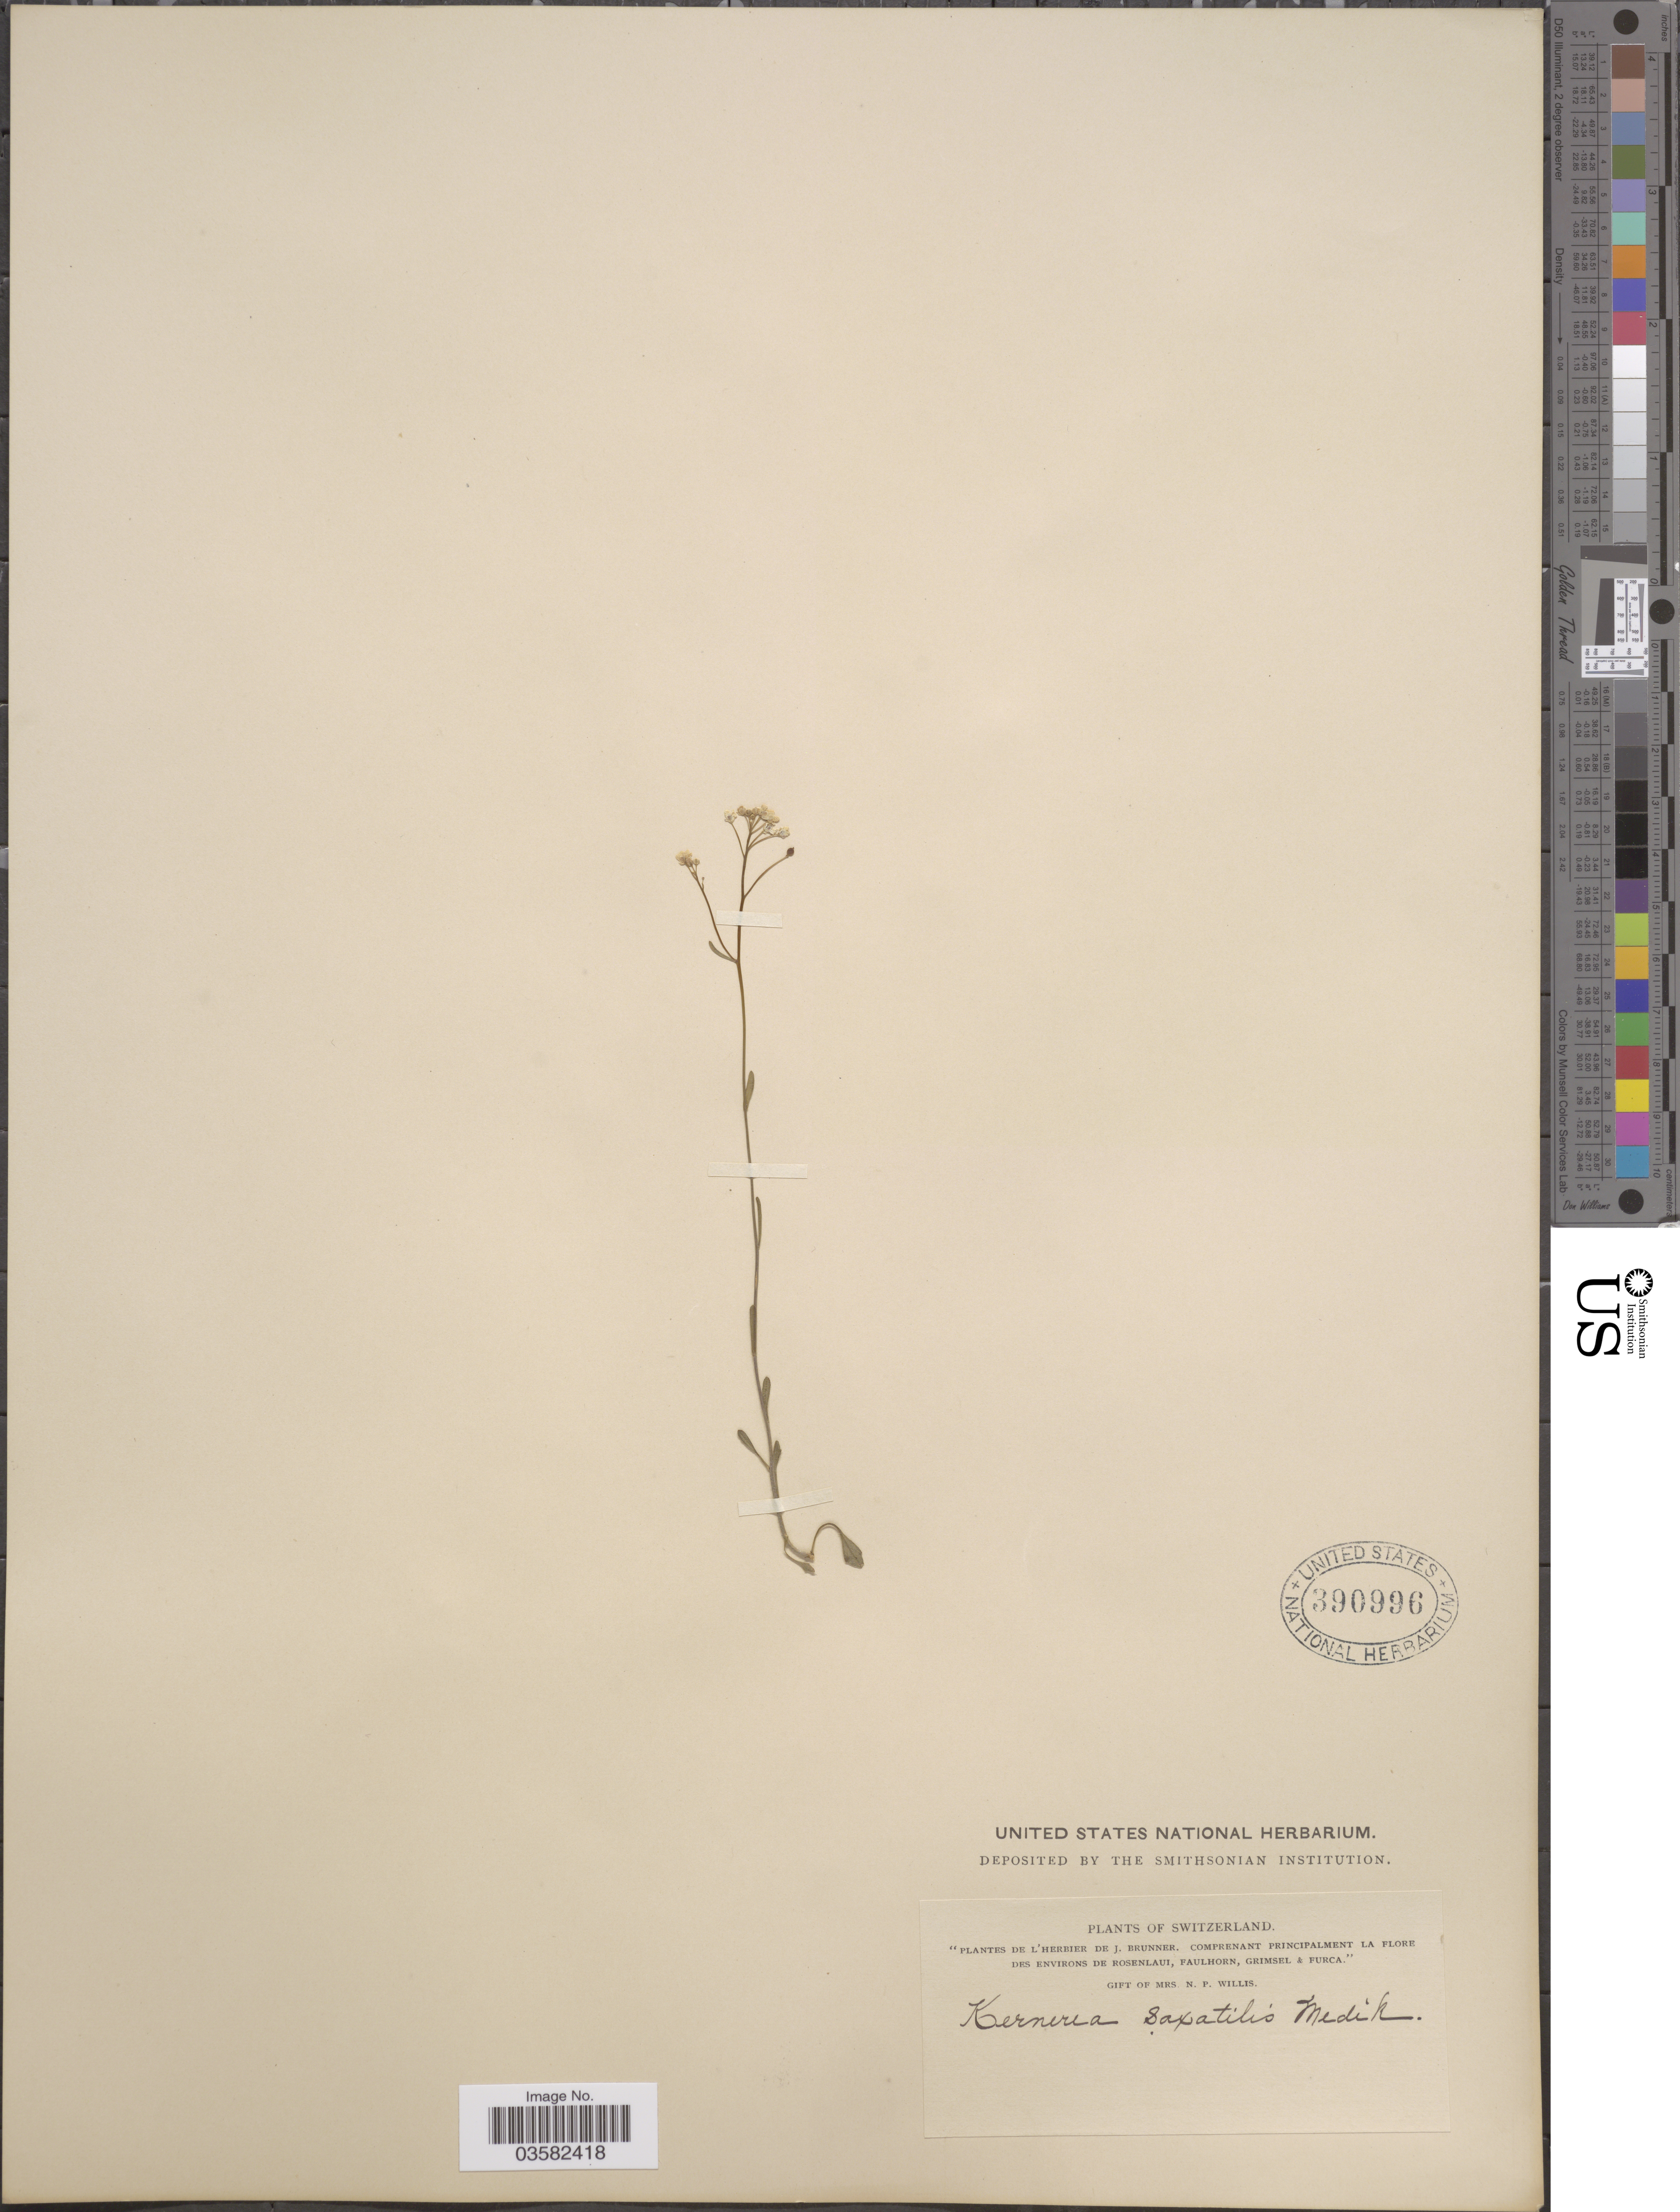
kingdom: Plantae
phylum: Tracheophyta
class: Magnoliopsida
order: Brassicales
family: Brassicaceae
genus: Kernera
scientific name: Kernera saxatilis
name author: (L.) Rchb.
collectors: J. Brunner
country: Switzerland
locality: Environs de Rosenlaui, Faulhorn, Grimsel & Furca.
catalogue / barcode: US 390996